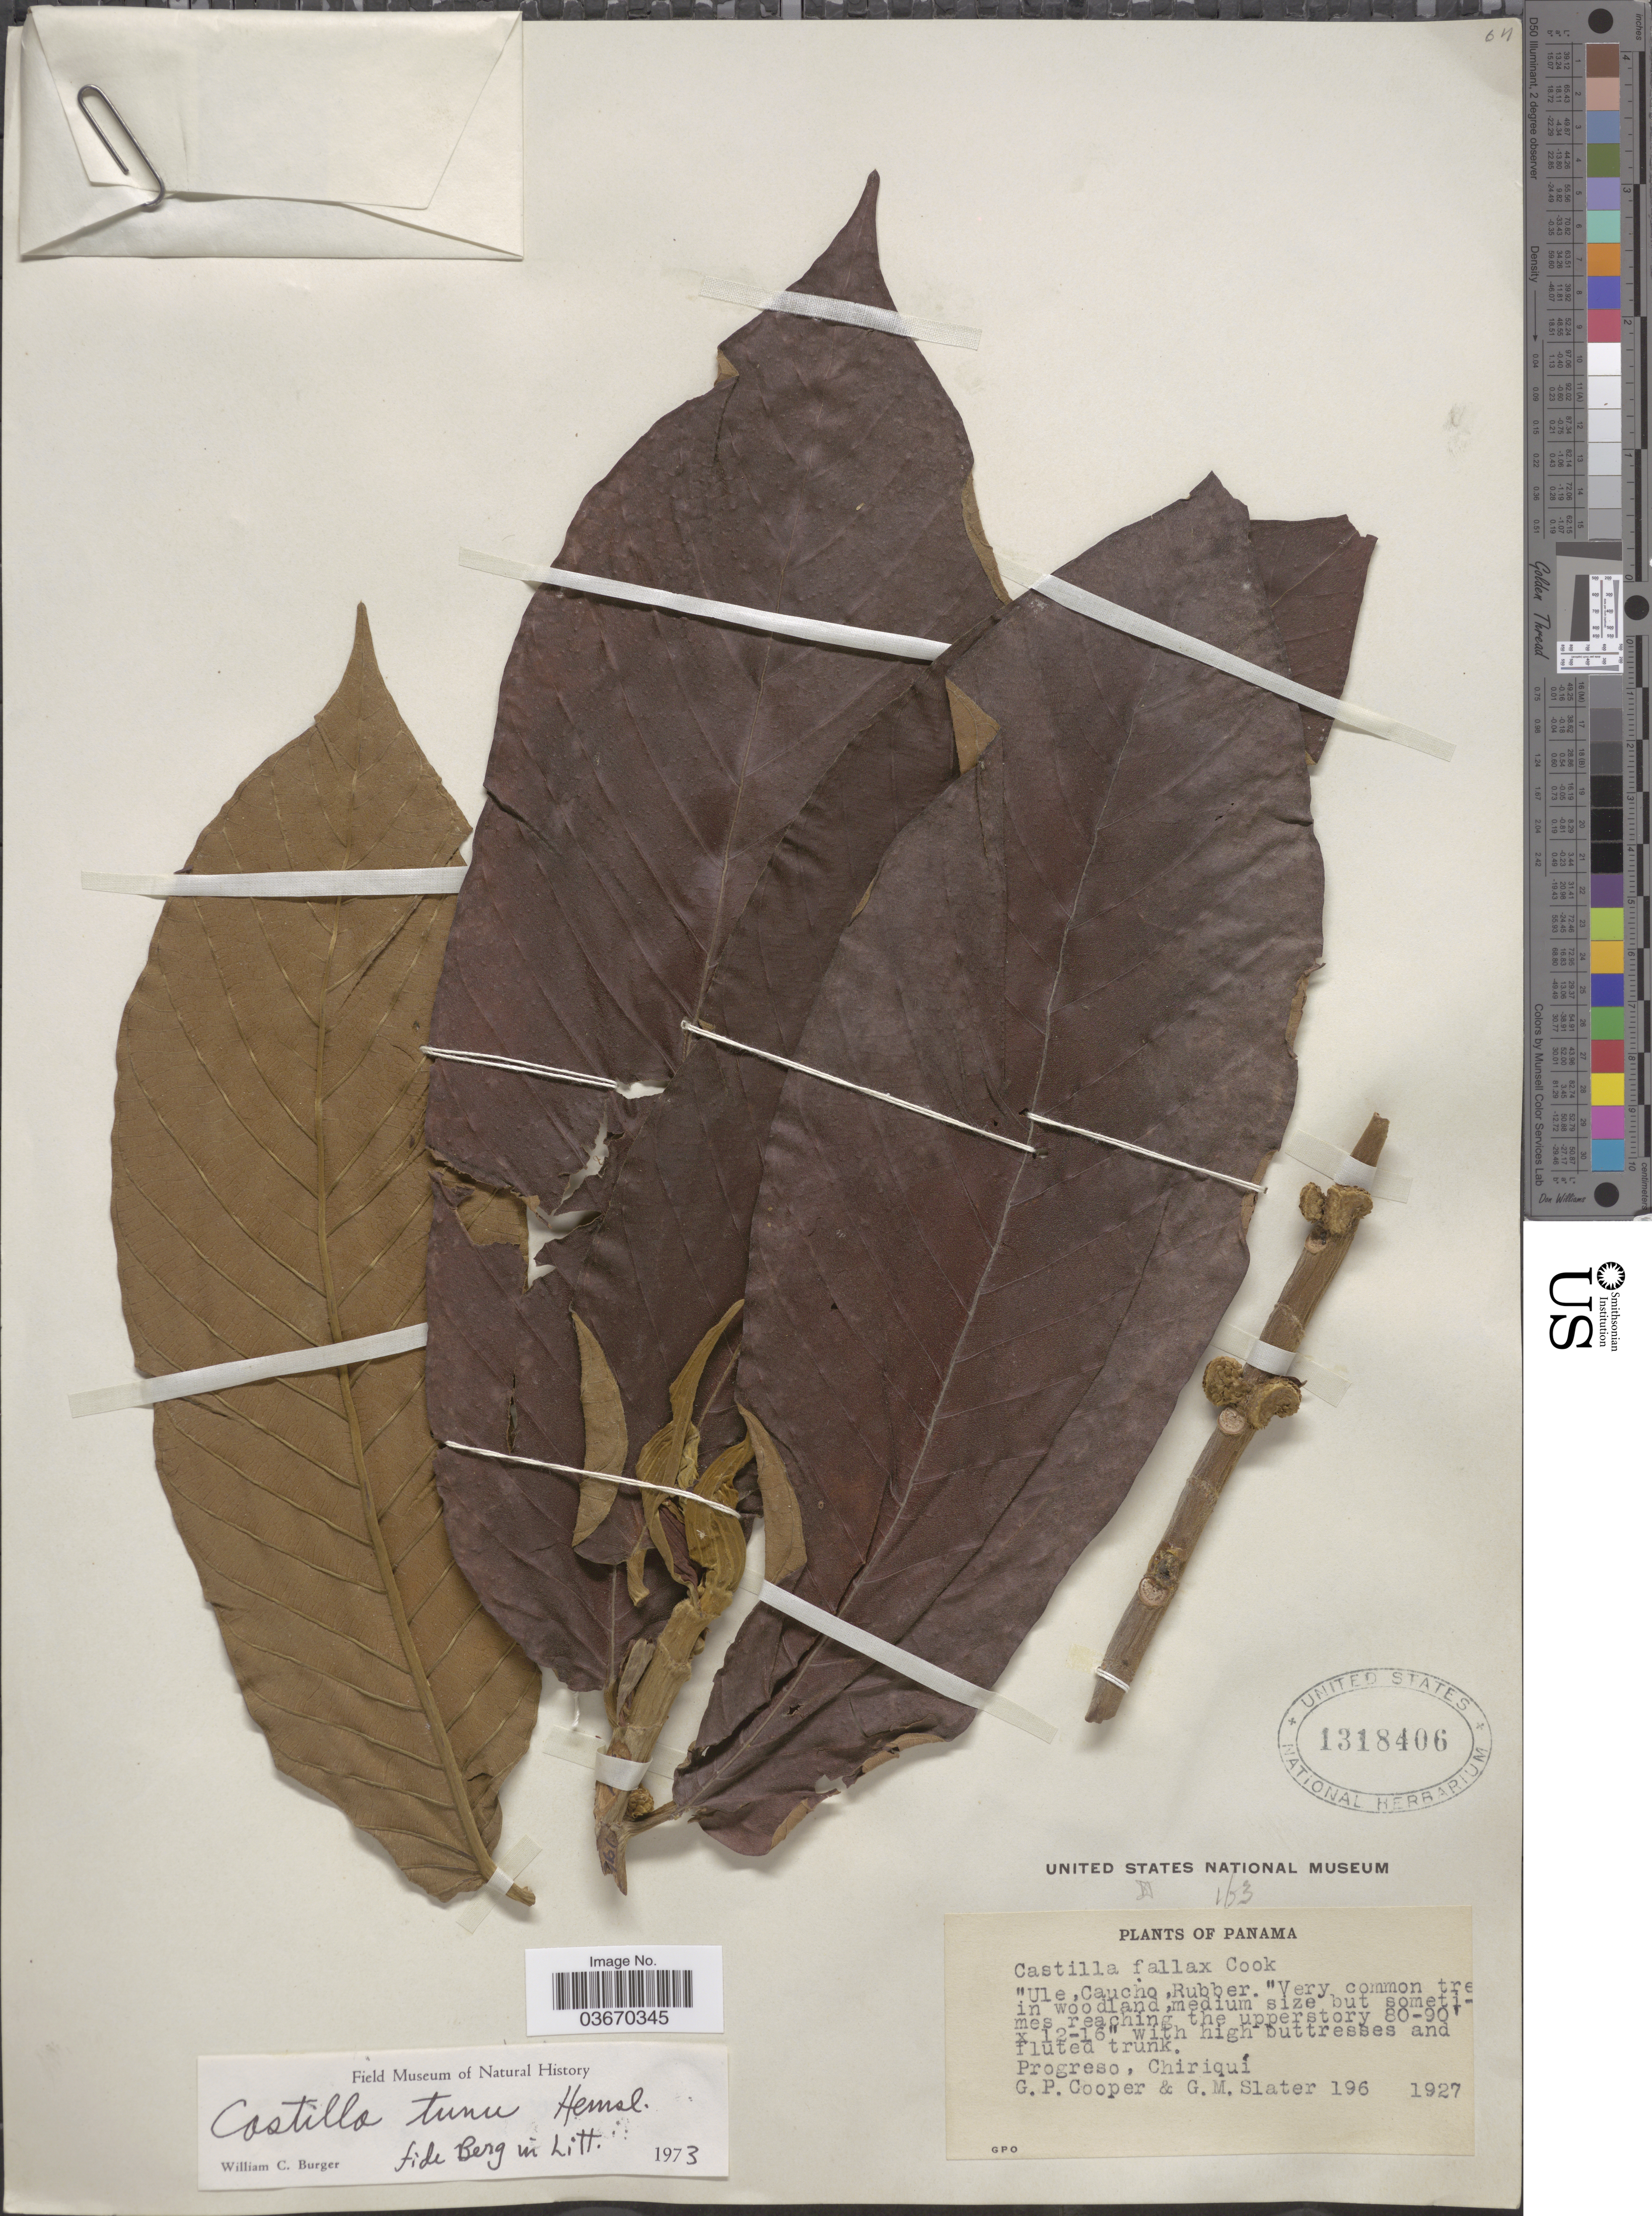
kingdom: Plantae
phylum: Tracheophyta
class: Magnoliopsida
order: Rosales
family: Moraceae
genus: Castilla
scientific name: Castilla tunu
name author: Hemsl.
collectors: G. Cooper & G. Slater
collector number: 196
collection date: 1927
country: Panama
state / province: Chiriqui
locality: Progreso, Chiriquí.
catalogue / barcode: US 1318406